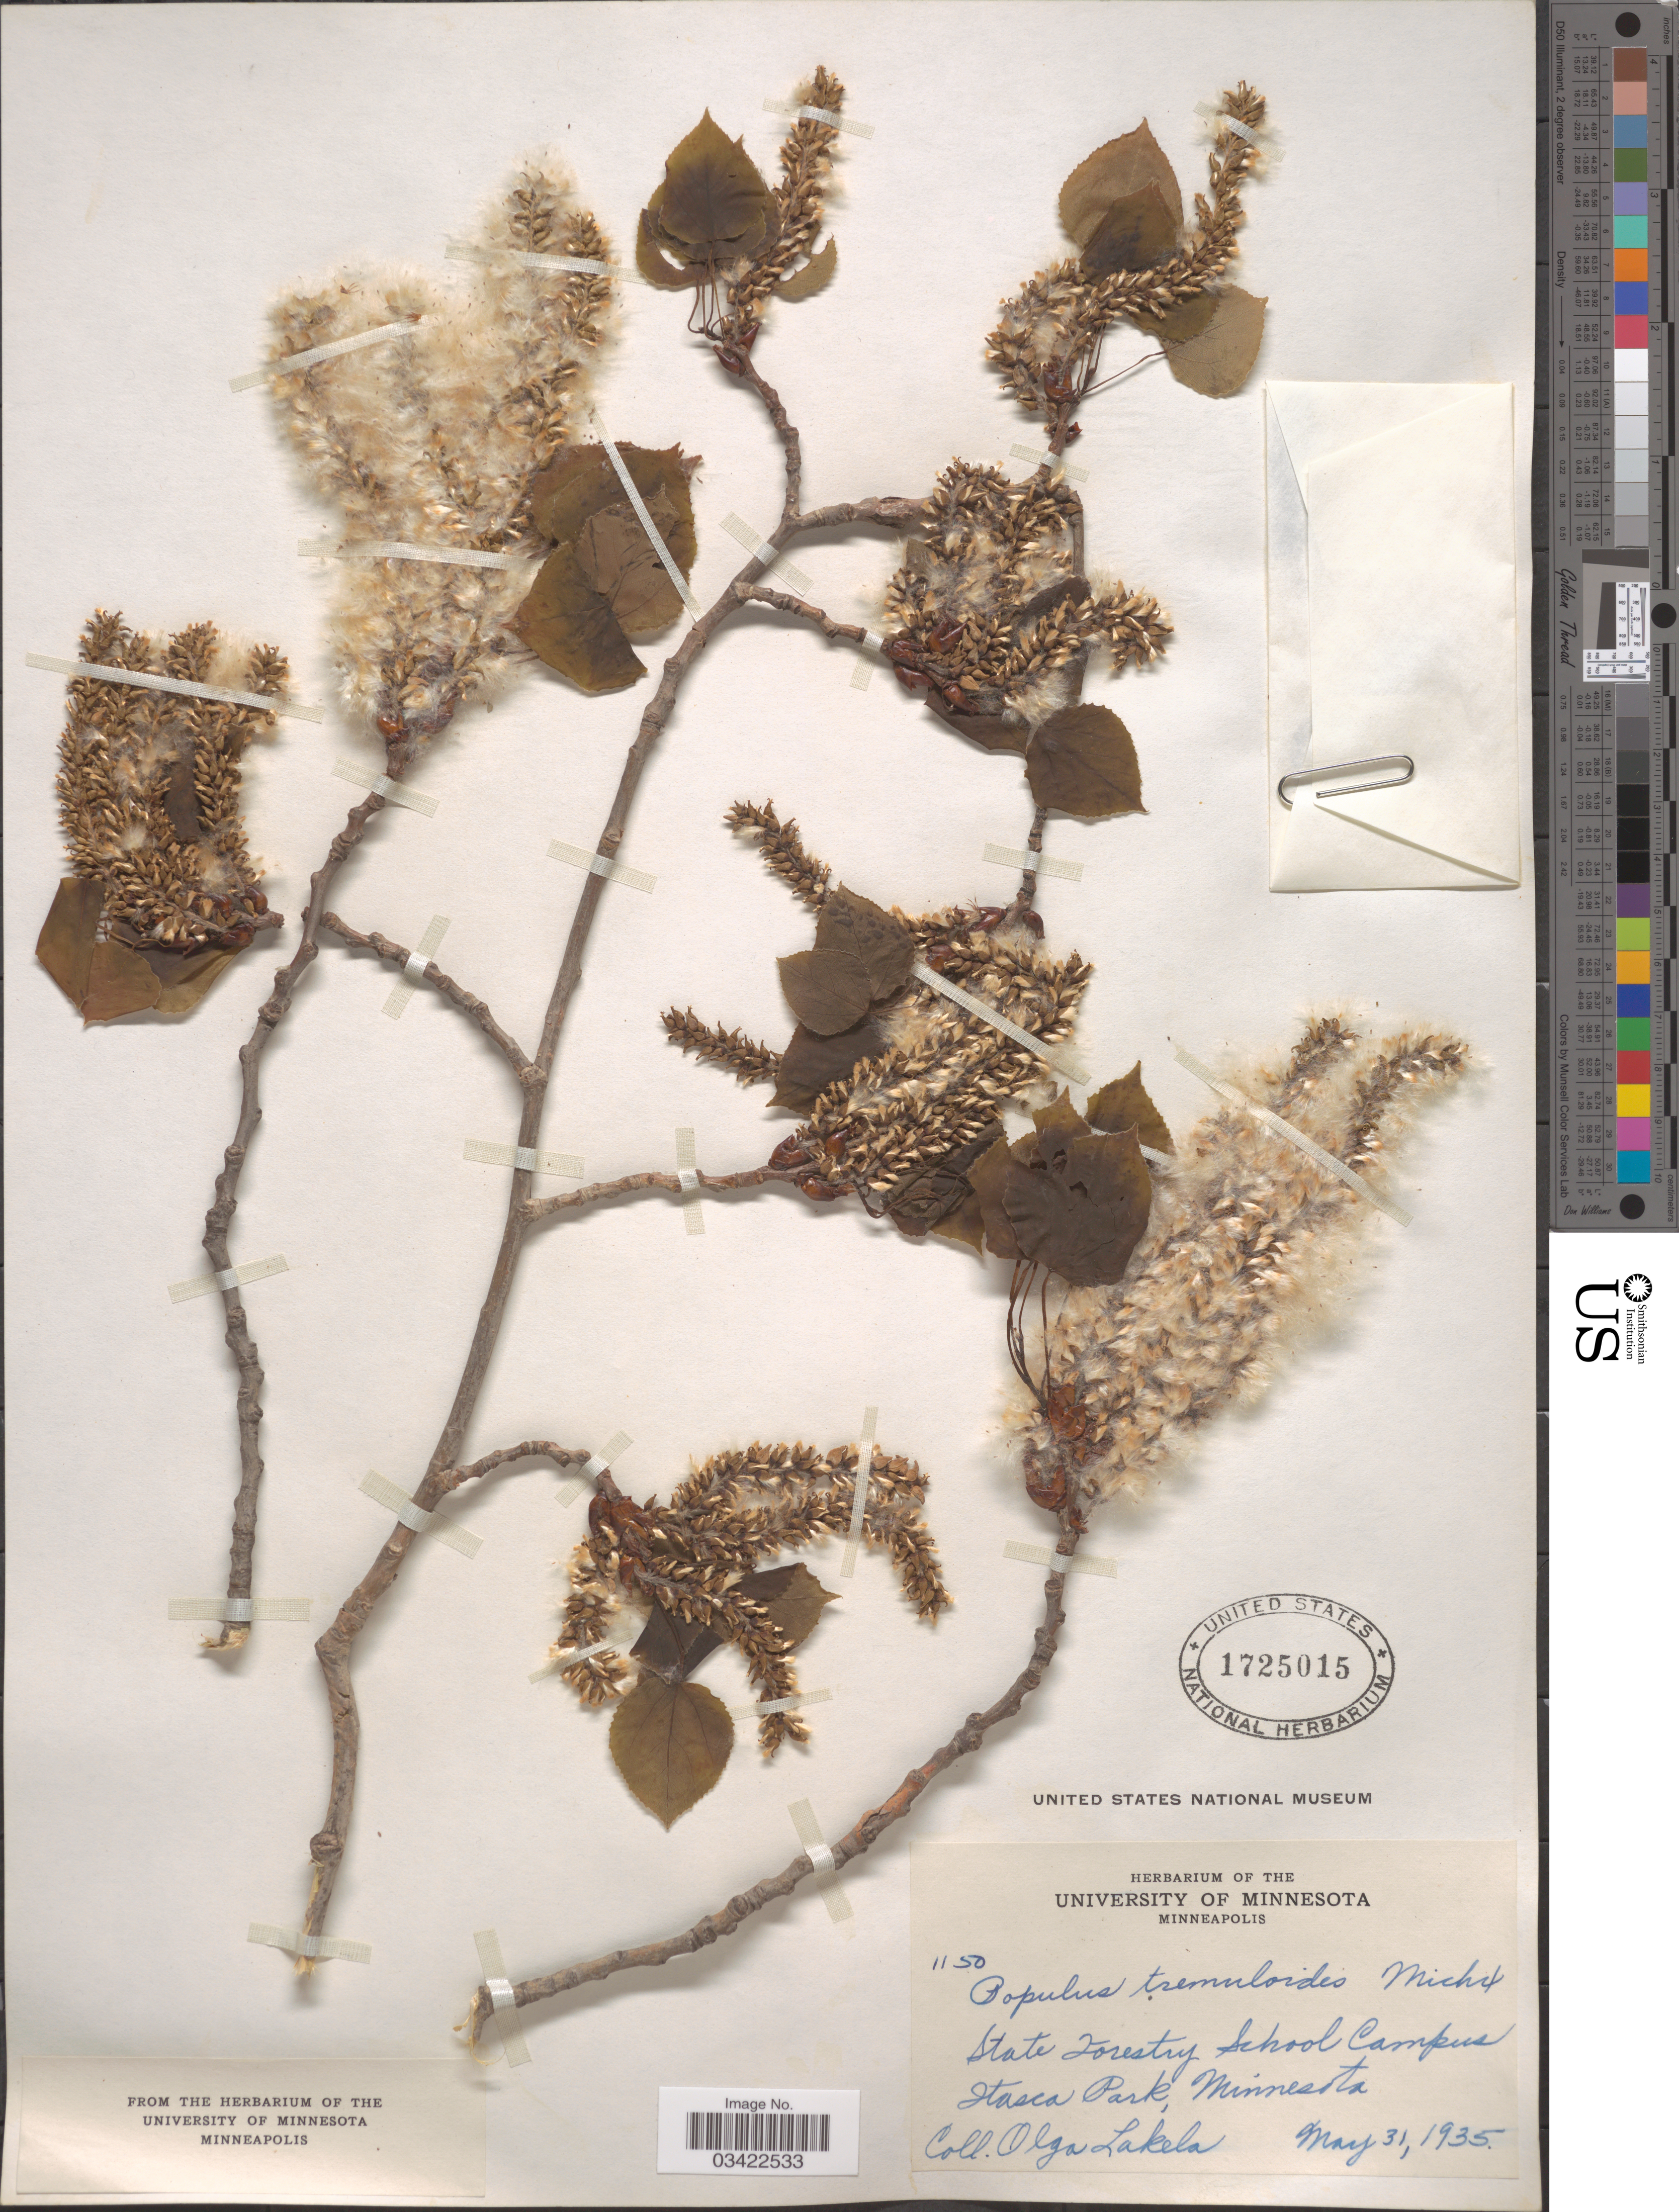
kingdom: Plantae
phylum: Tracheophyta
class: Magnoliopsida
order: Malpighiales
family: Salicaceae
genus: Populus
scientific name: Populus tremuloides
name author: Michx.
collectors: O. K. Lakela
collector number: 1150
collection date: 1935-05-31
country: United States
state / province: Minnesota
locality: State Forestry School Campus, Itasca Park.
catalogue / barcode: US 1725015